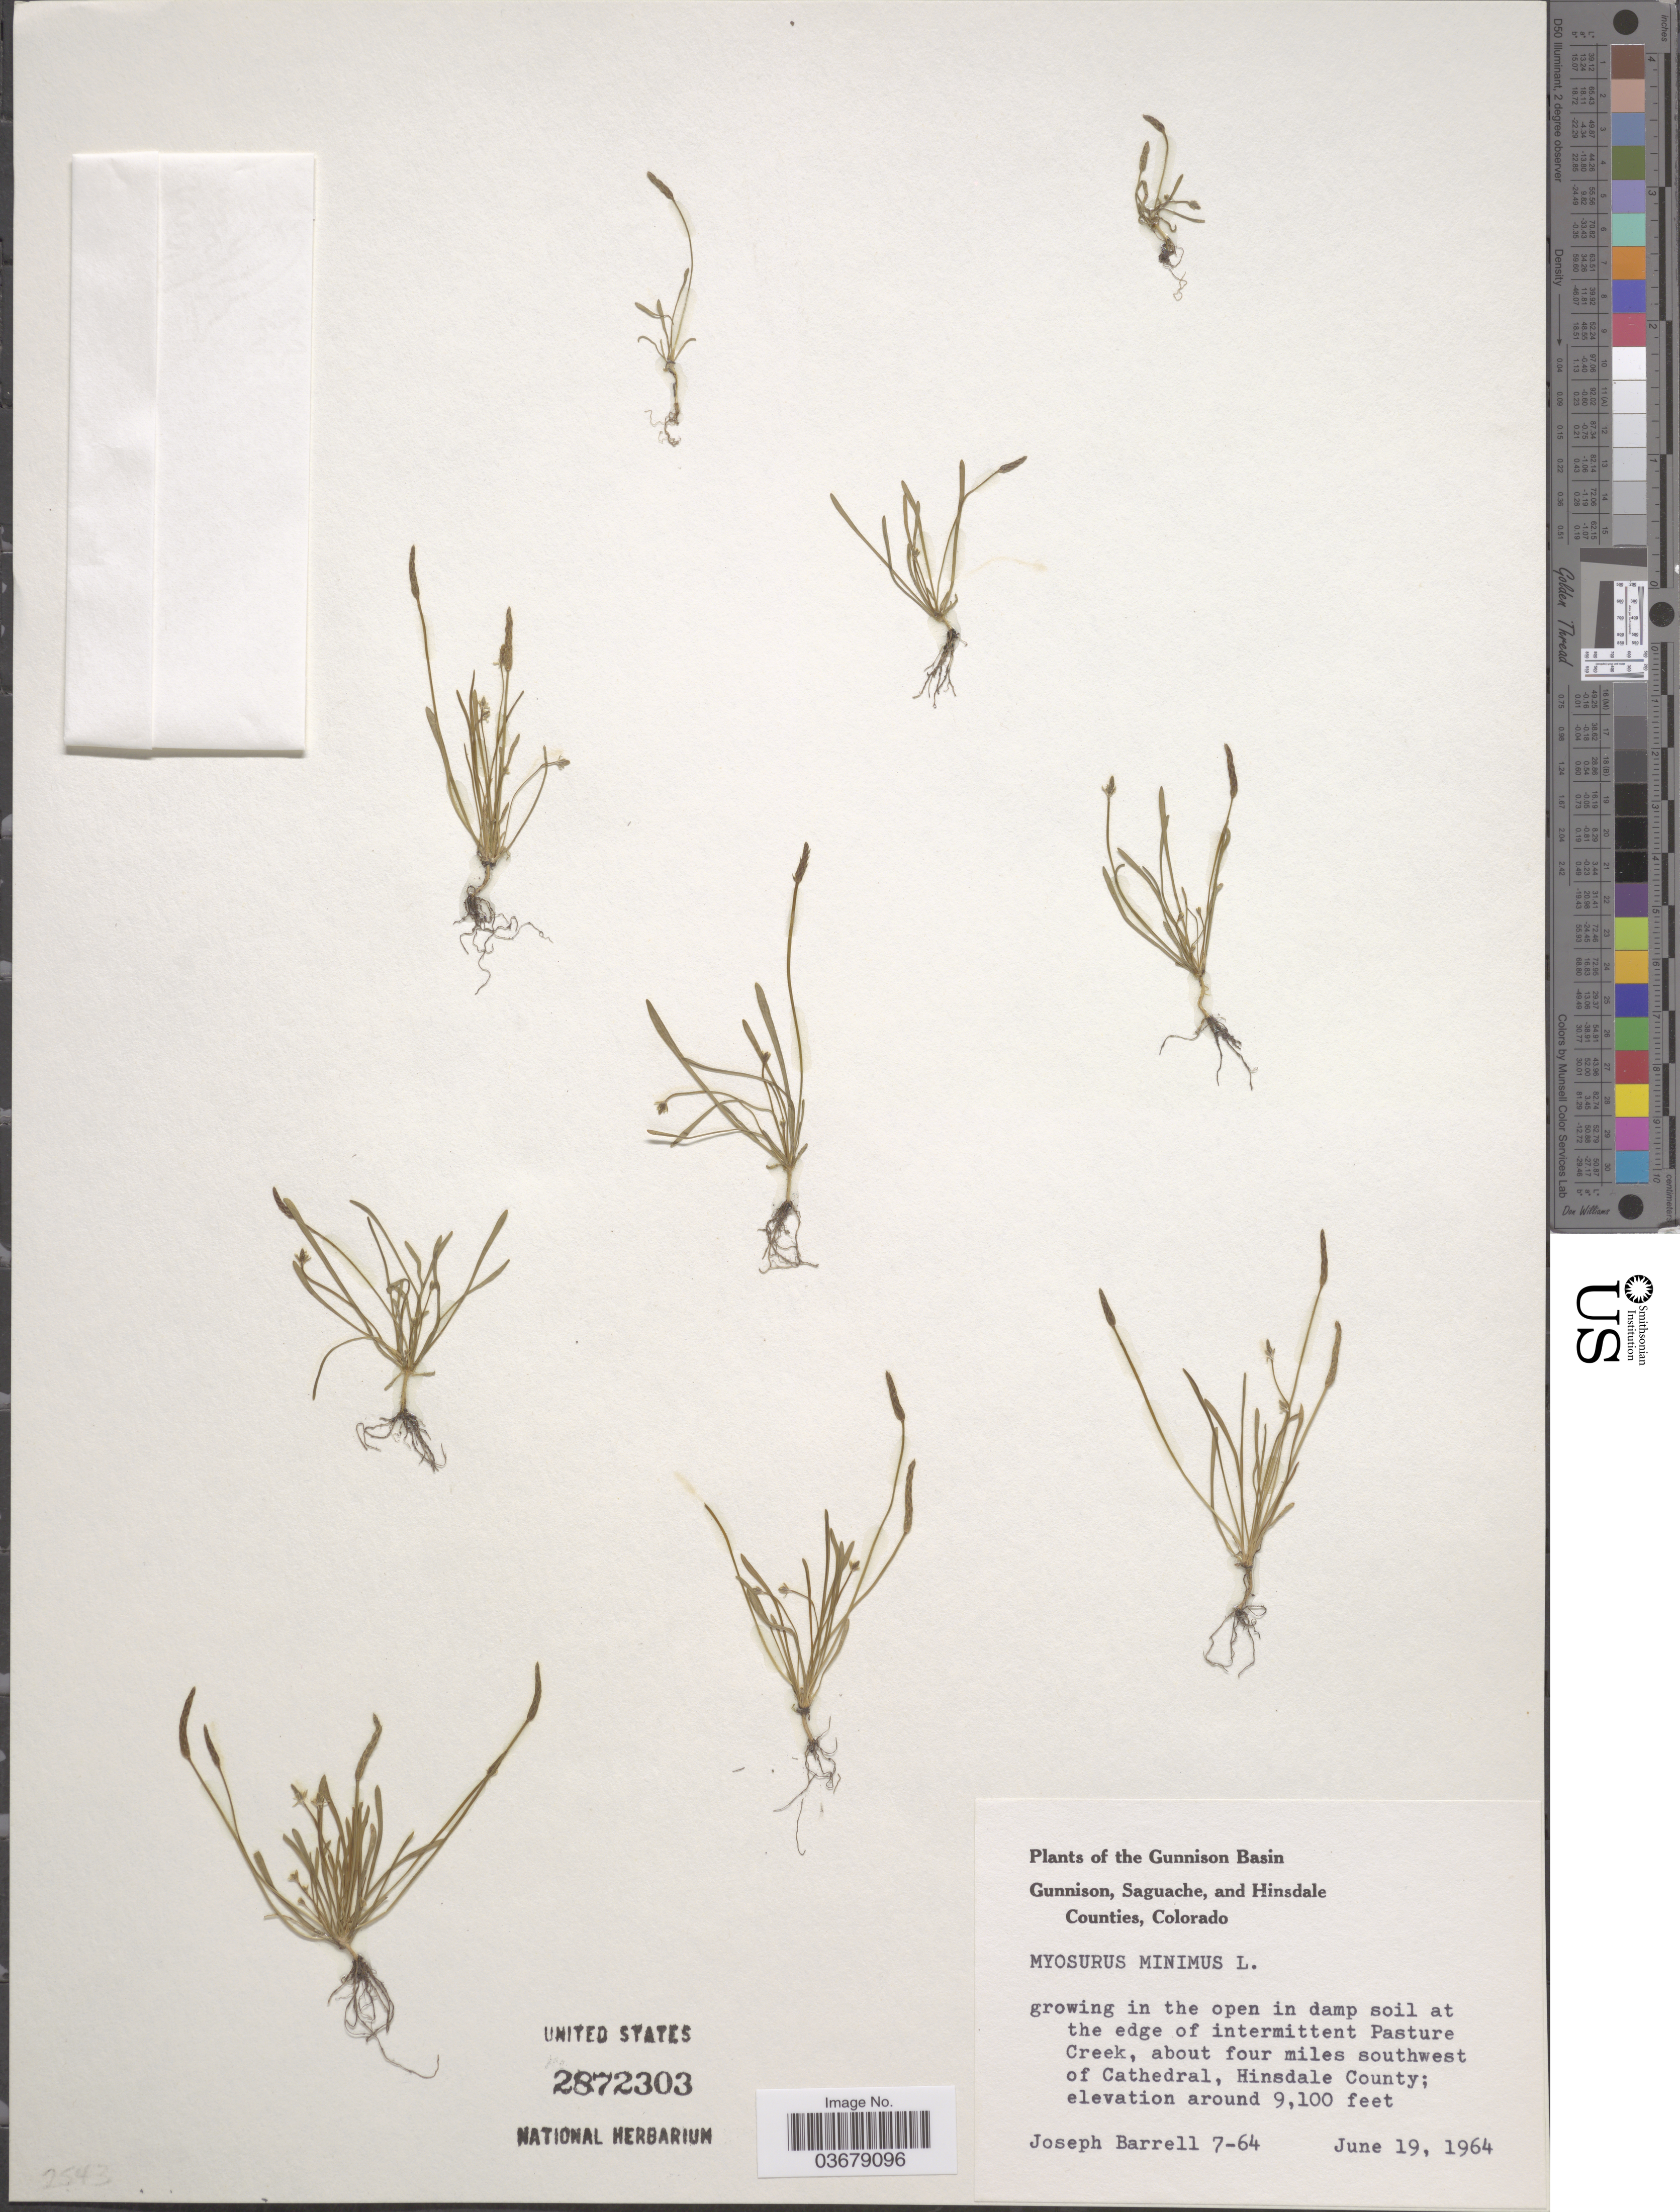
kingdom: Plantae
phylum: Tracheophyta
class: Magnoliopsida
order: Ranunculales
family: Ranunculaceae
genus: Myosurus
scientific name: Myosurus minimus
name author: L.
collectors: J. Barrell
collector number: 7-64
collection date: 1964-06-19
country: United States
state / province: Colorado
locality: The Gunnison Basin. At the edge of intermittent Pasture Creek, about four miles southwest of Cathedral, Hinsdale County.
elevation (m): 2774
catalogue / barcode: US 2872303